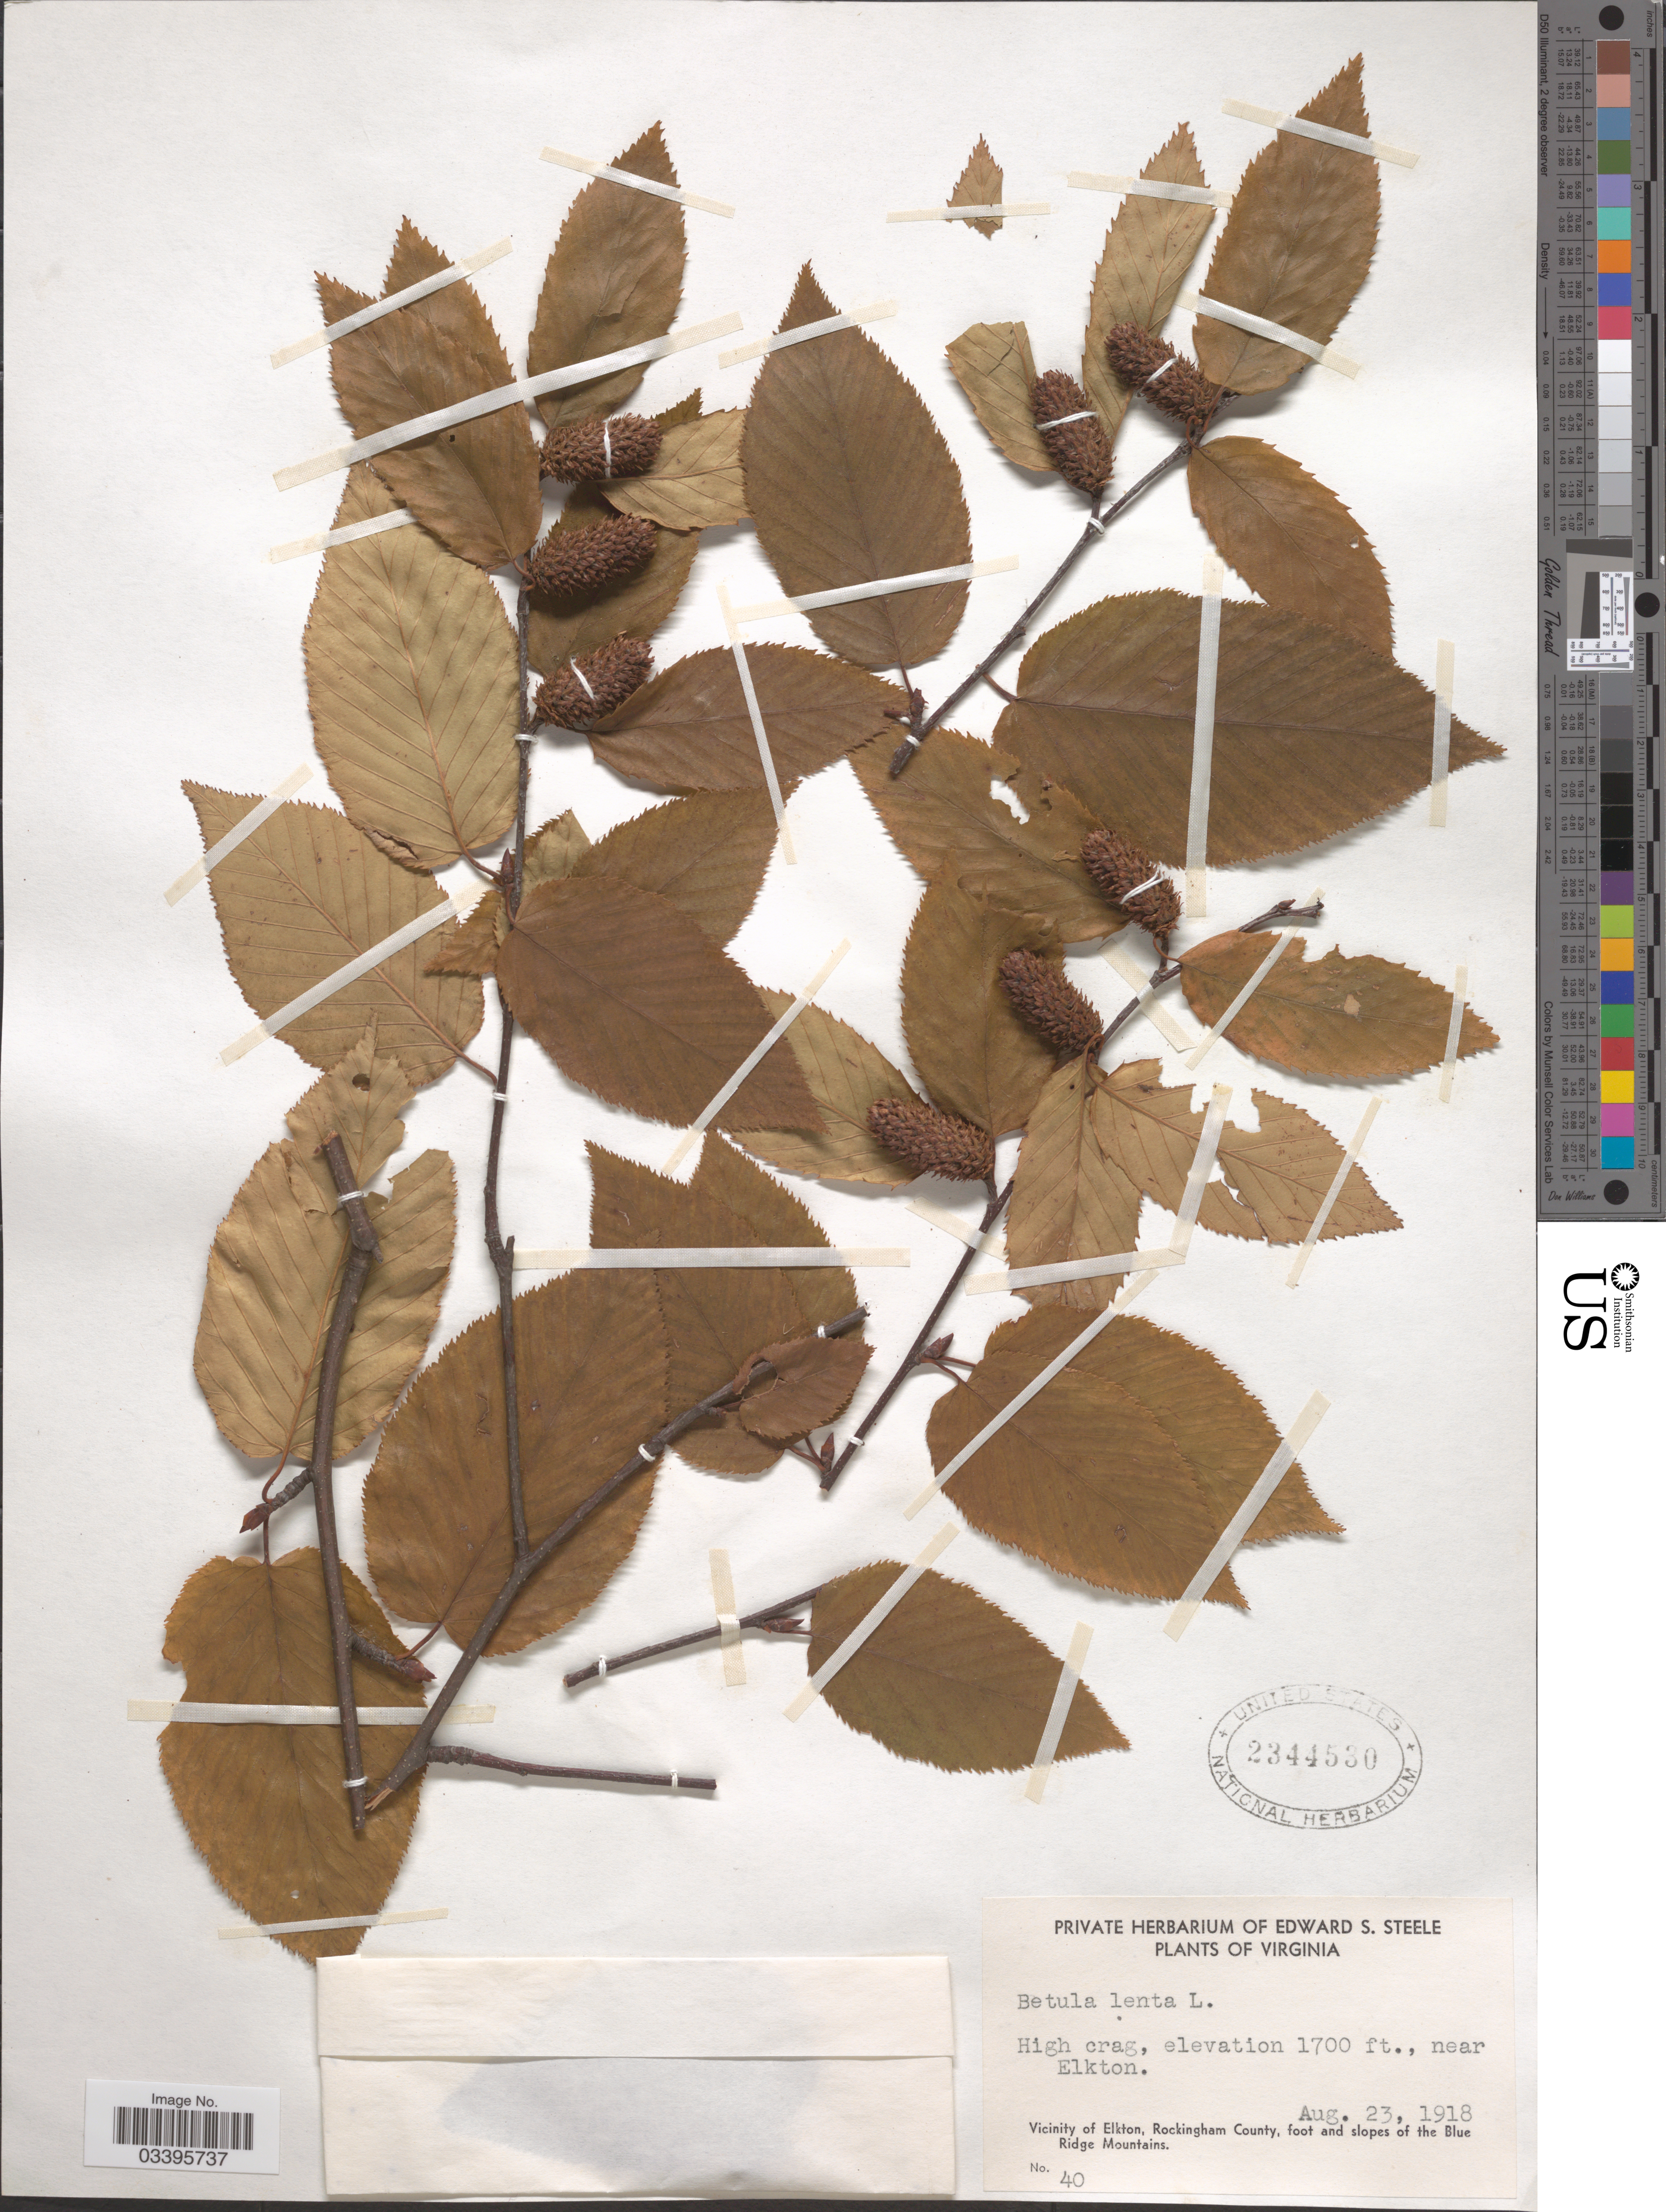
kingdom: Plantae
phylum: Tracheophyta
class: Magnoliopsida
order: Fagales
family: Betulaceae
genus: Betula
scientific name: Betula lenta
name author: L.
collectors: ex herb. Edward S. Steele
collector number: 40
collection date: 1918-08-23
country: United States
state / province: Virginia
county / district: Rockingham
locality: Near Elkton. Vicinity of Elkton, Rockingham County, foot and slopes of the Blue Ridge Mountains.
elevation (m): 518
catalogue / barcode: US 2344530